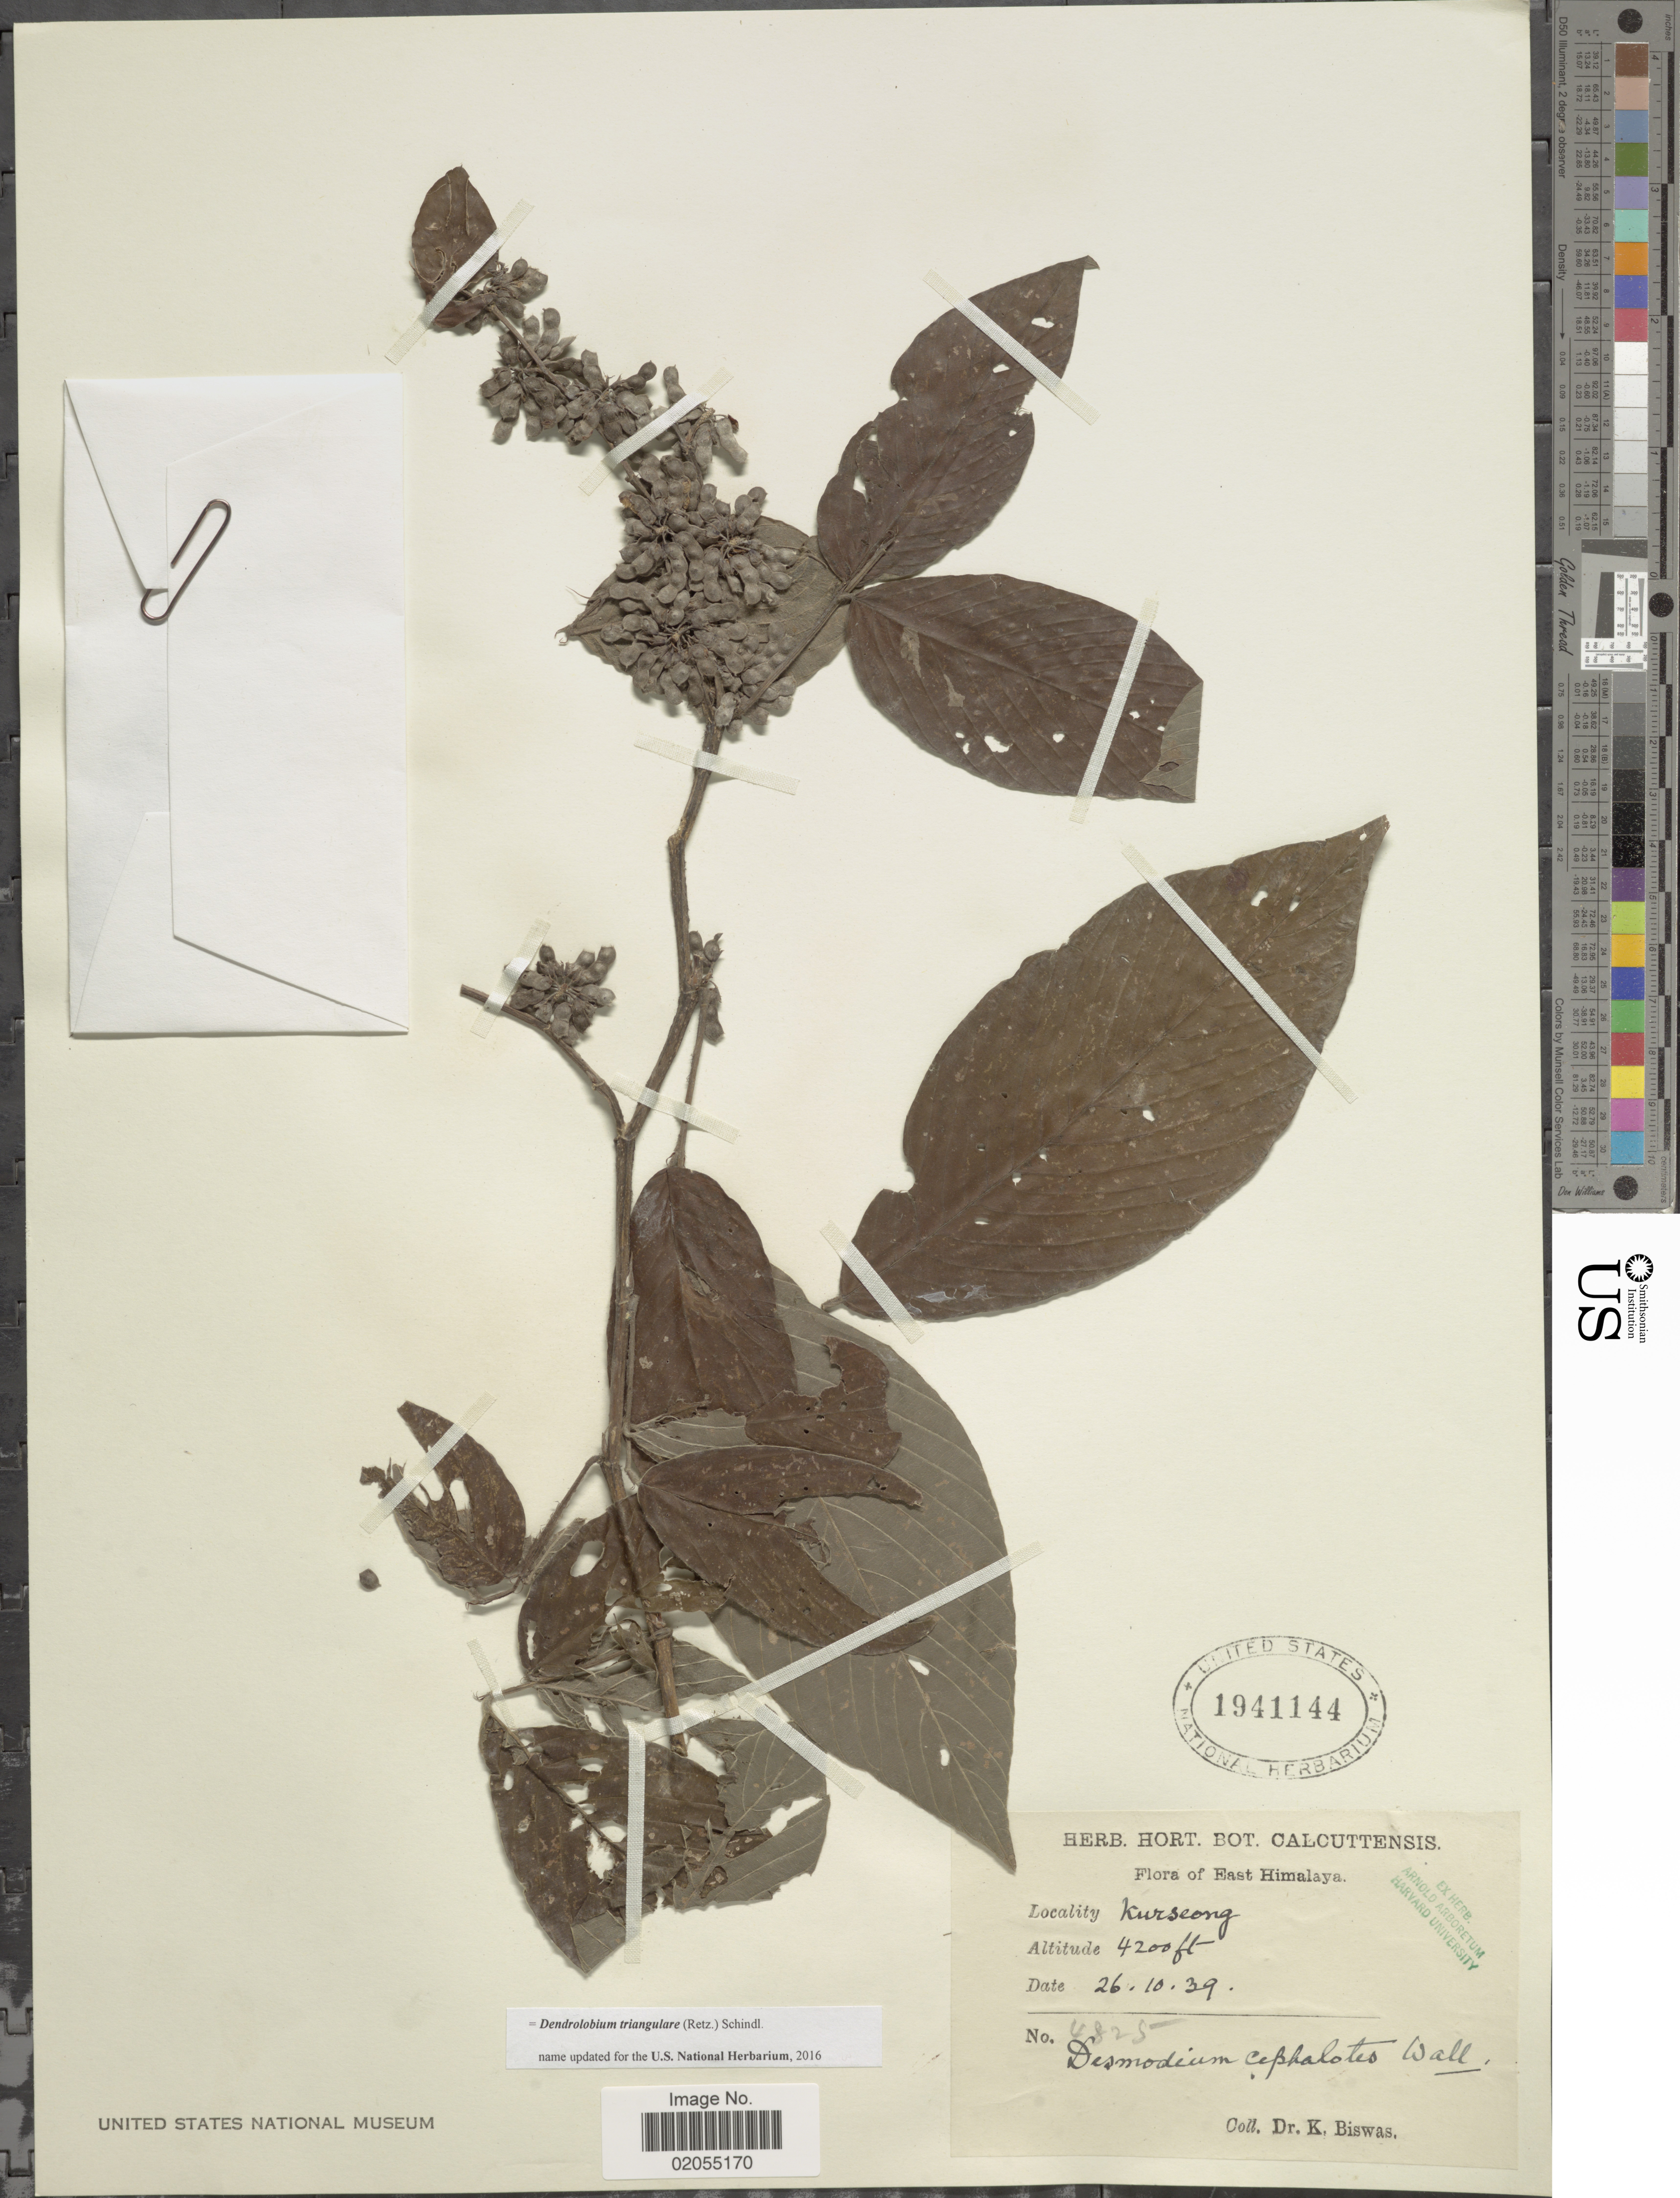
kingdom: Plantae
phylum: Tracheophyta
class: Magnoliopsida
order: Fabales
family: Fabaceae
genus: Dendrolobium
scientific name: Dendrolobium triangulare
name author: (Retz.) Schindl.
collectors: K. Biswas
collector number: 4825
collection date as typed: Transcribed d/m/y: 26/10/39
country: India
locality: East Himalaya. Kurseong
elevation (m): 1280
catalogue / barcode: US 1941144